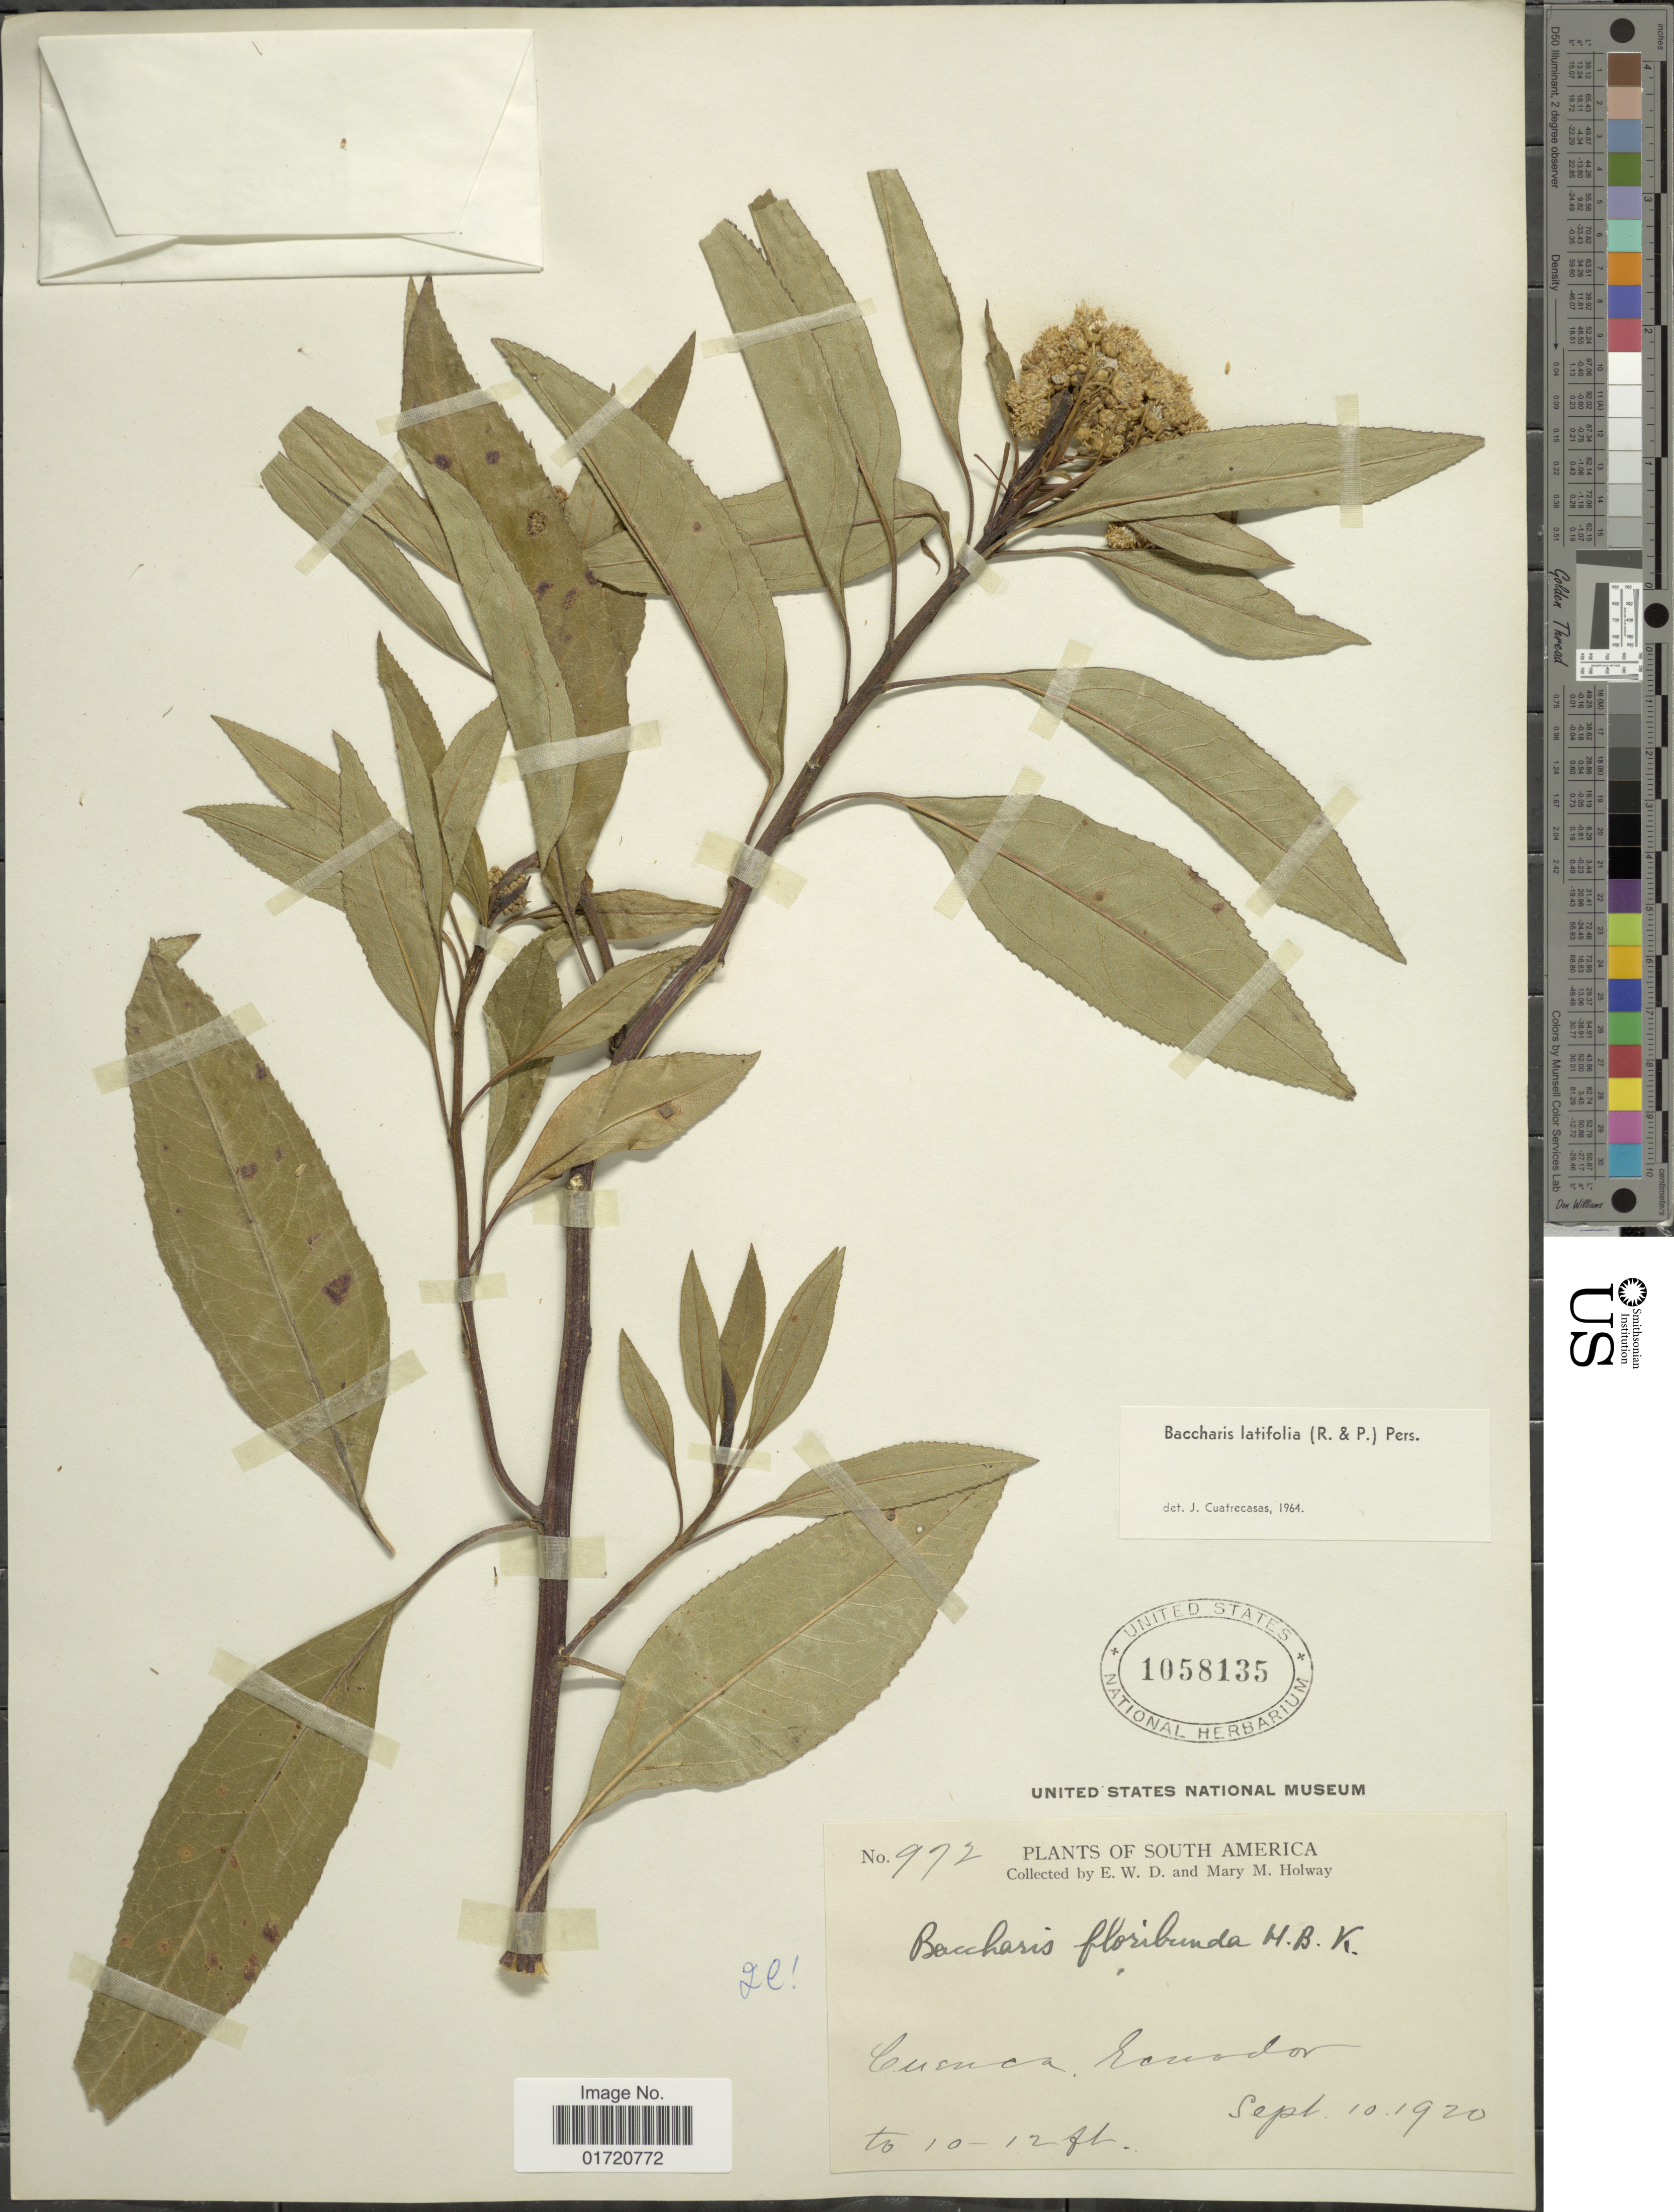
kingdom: Plantae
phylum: Tracheophyta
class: Magnoliopsida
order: Asterales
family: Asteraceae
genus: Baccharis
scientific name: Baccharis latifolia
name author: (Ruiz & Pav.) Pers.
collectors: E. W. D. Holway & M. M. Holway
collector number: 972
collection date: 1920-09-10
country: Ecuador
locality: South America, Cuenca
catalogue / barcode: US 1058135